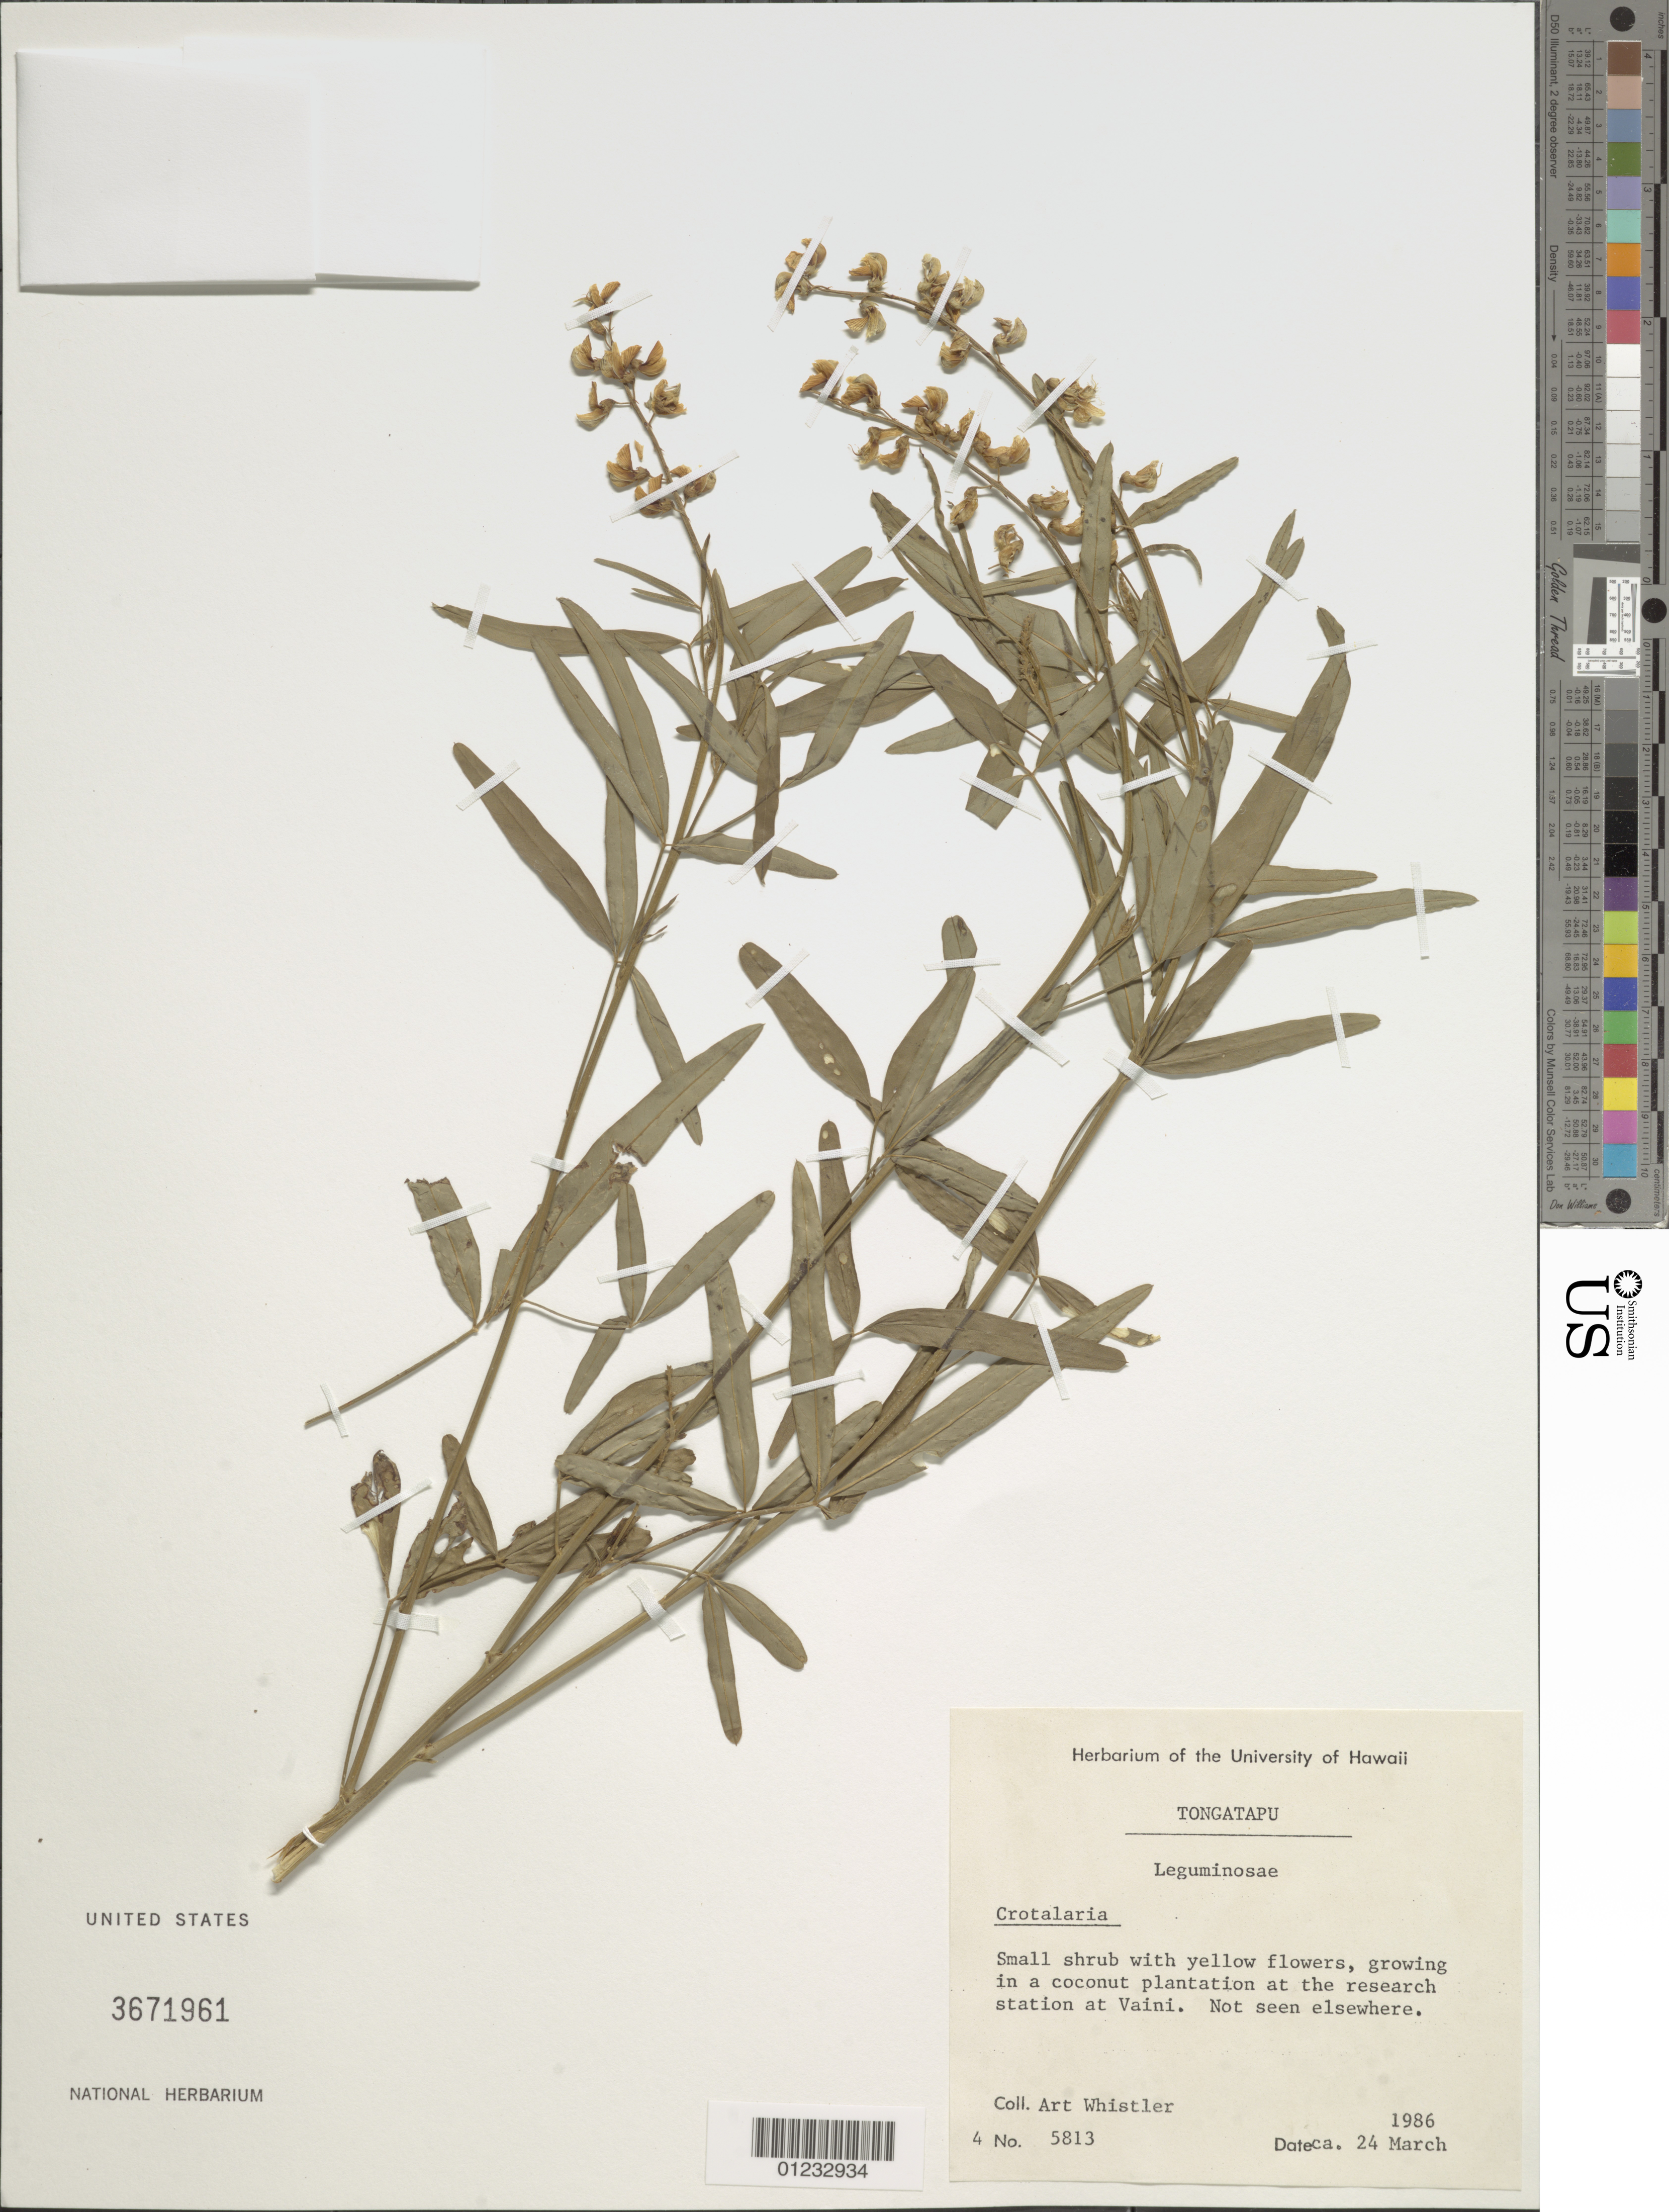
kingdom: Plantae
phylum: Tracheophyta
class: Magnoliopsida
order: Fabales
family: Fabaceae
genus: Crotalaria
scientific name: Crotalaria sp.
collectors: A. Whistler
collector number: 5813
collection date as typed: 24 Mar 1986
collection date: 1986-03-24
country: Tonga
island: Tongatapu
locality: In a coconut plantation at the research station at Vaini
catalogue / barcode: US 3671961